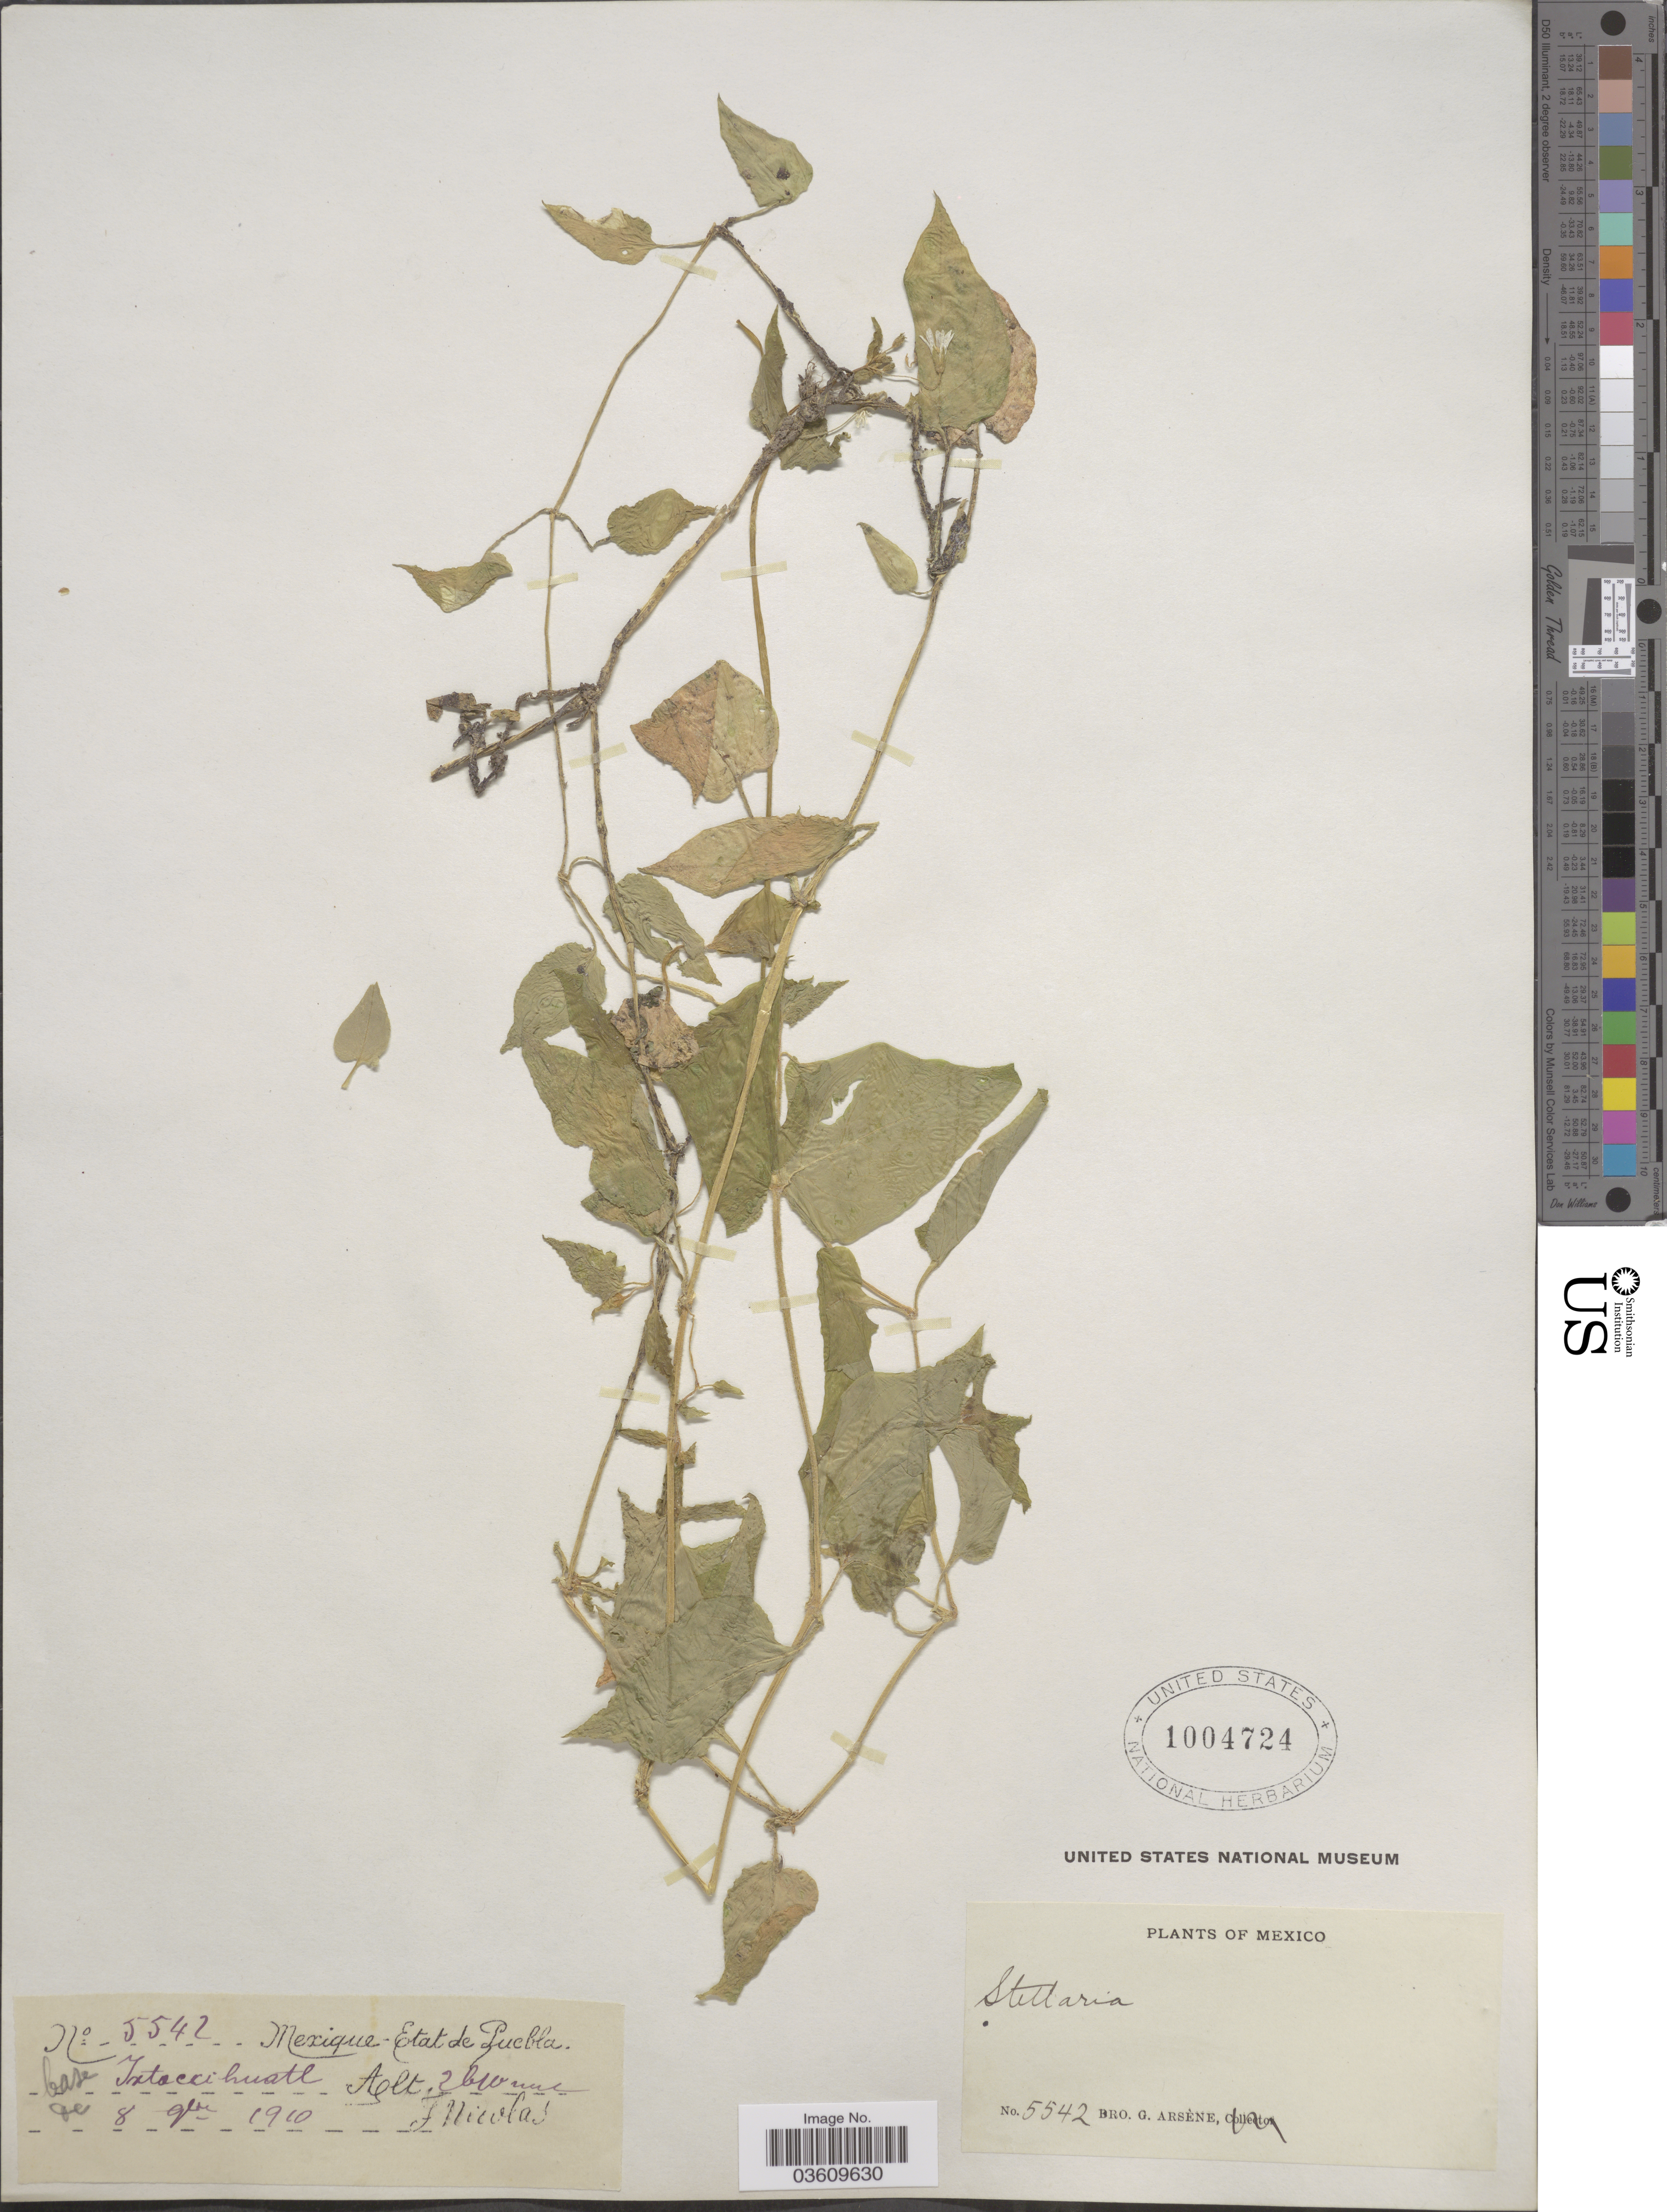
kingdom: Plantae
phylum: Tracheophyta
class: Magnoliopsida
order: Caryophyllales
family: Caryophyllaceae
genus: Stellaria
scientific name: Stellaria cuspidata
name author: Willd. ex Schltdl.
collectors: F. Nicolas & Bro. G. Arsène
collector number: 5542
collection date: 1910-11-08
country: Mexico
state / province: Puebla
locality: Base Ixtaccihuatl.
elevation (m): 2600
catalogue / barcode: US 1004724